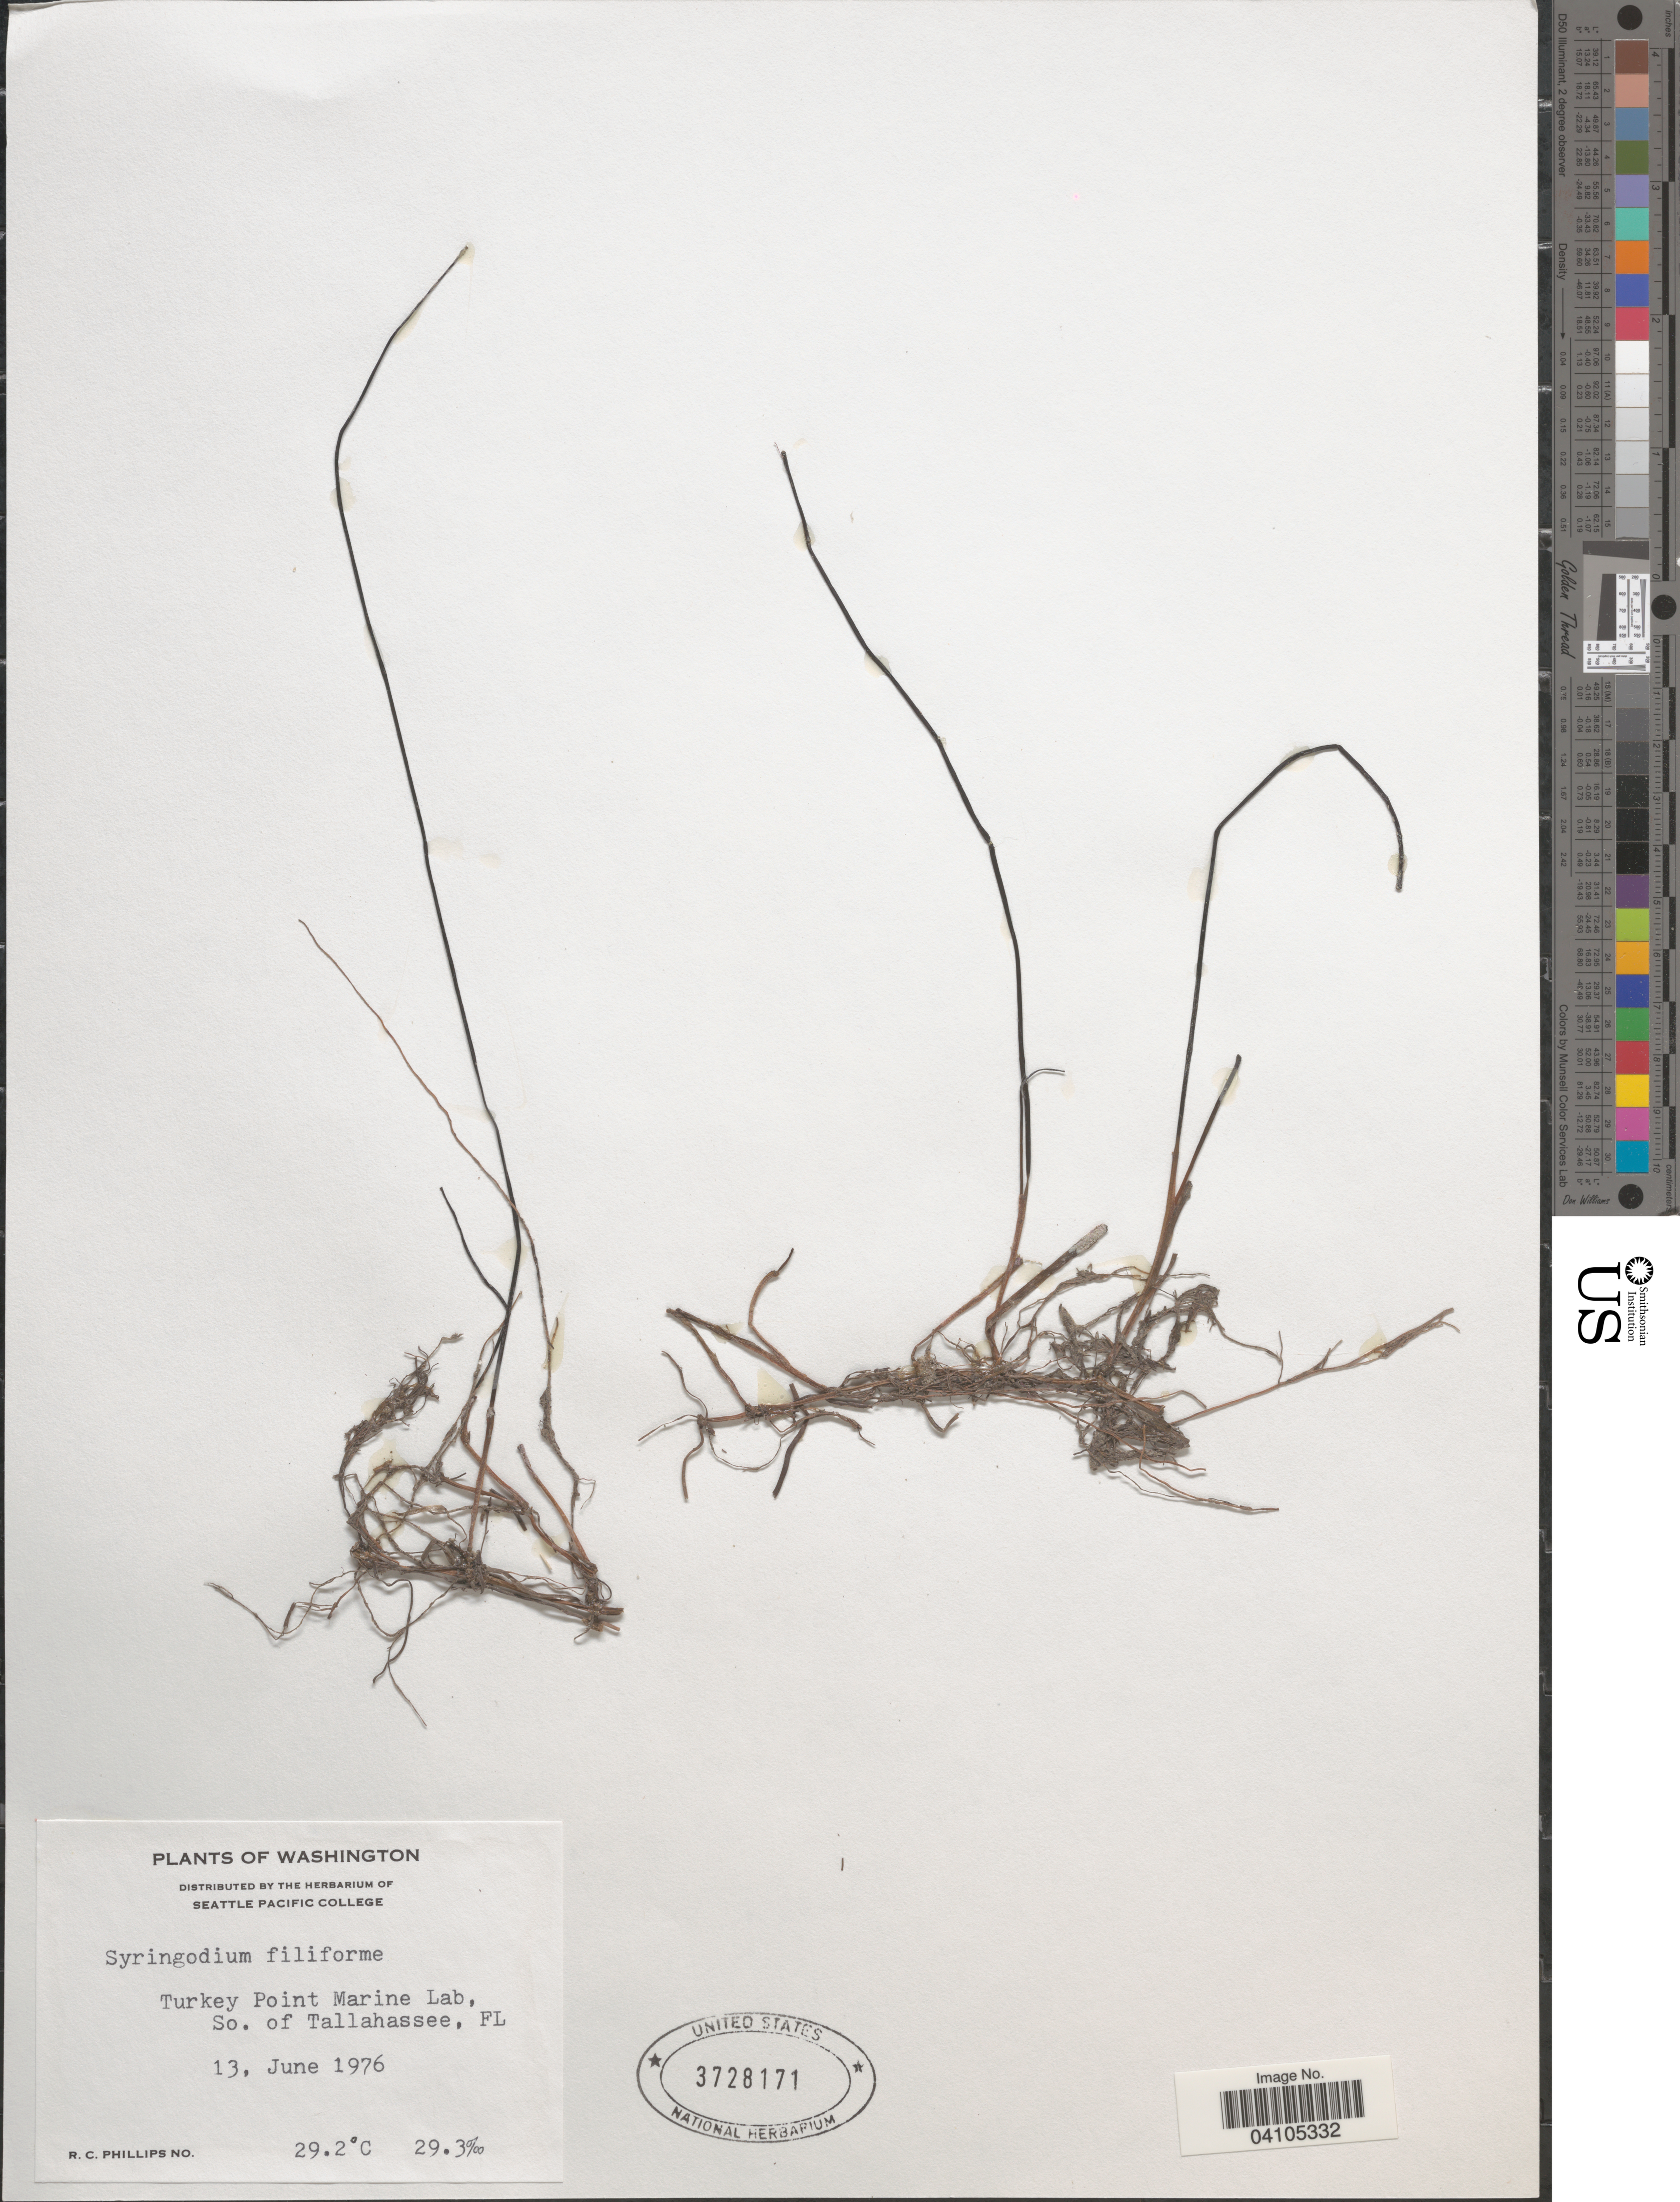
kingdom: Plantae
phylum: Tracheophyta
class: Liliopsida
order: Alismatales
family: Cymodoceaceae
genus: Syringodium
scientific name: Syringodium filiforme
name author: Kütz.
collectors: R. C. Phillips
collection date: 1976-06-13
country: United States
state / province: Florida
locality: Turkey Point Marine Lab, So. of Tallahassee.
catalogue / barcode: US 3728171